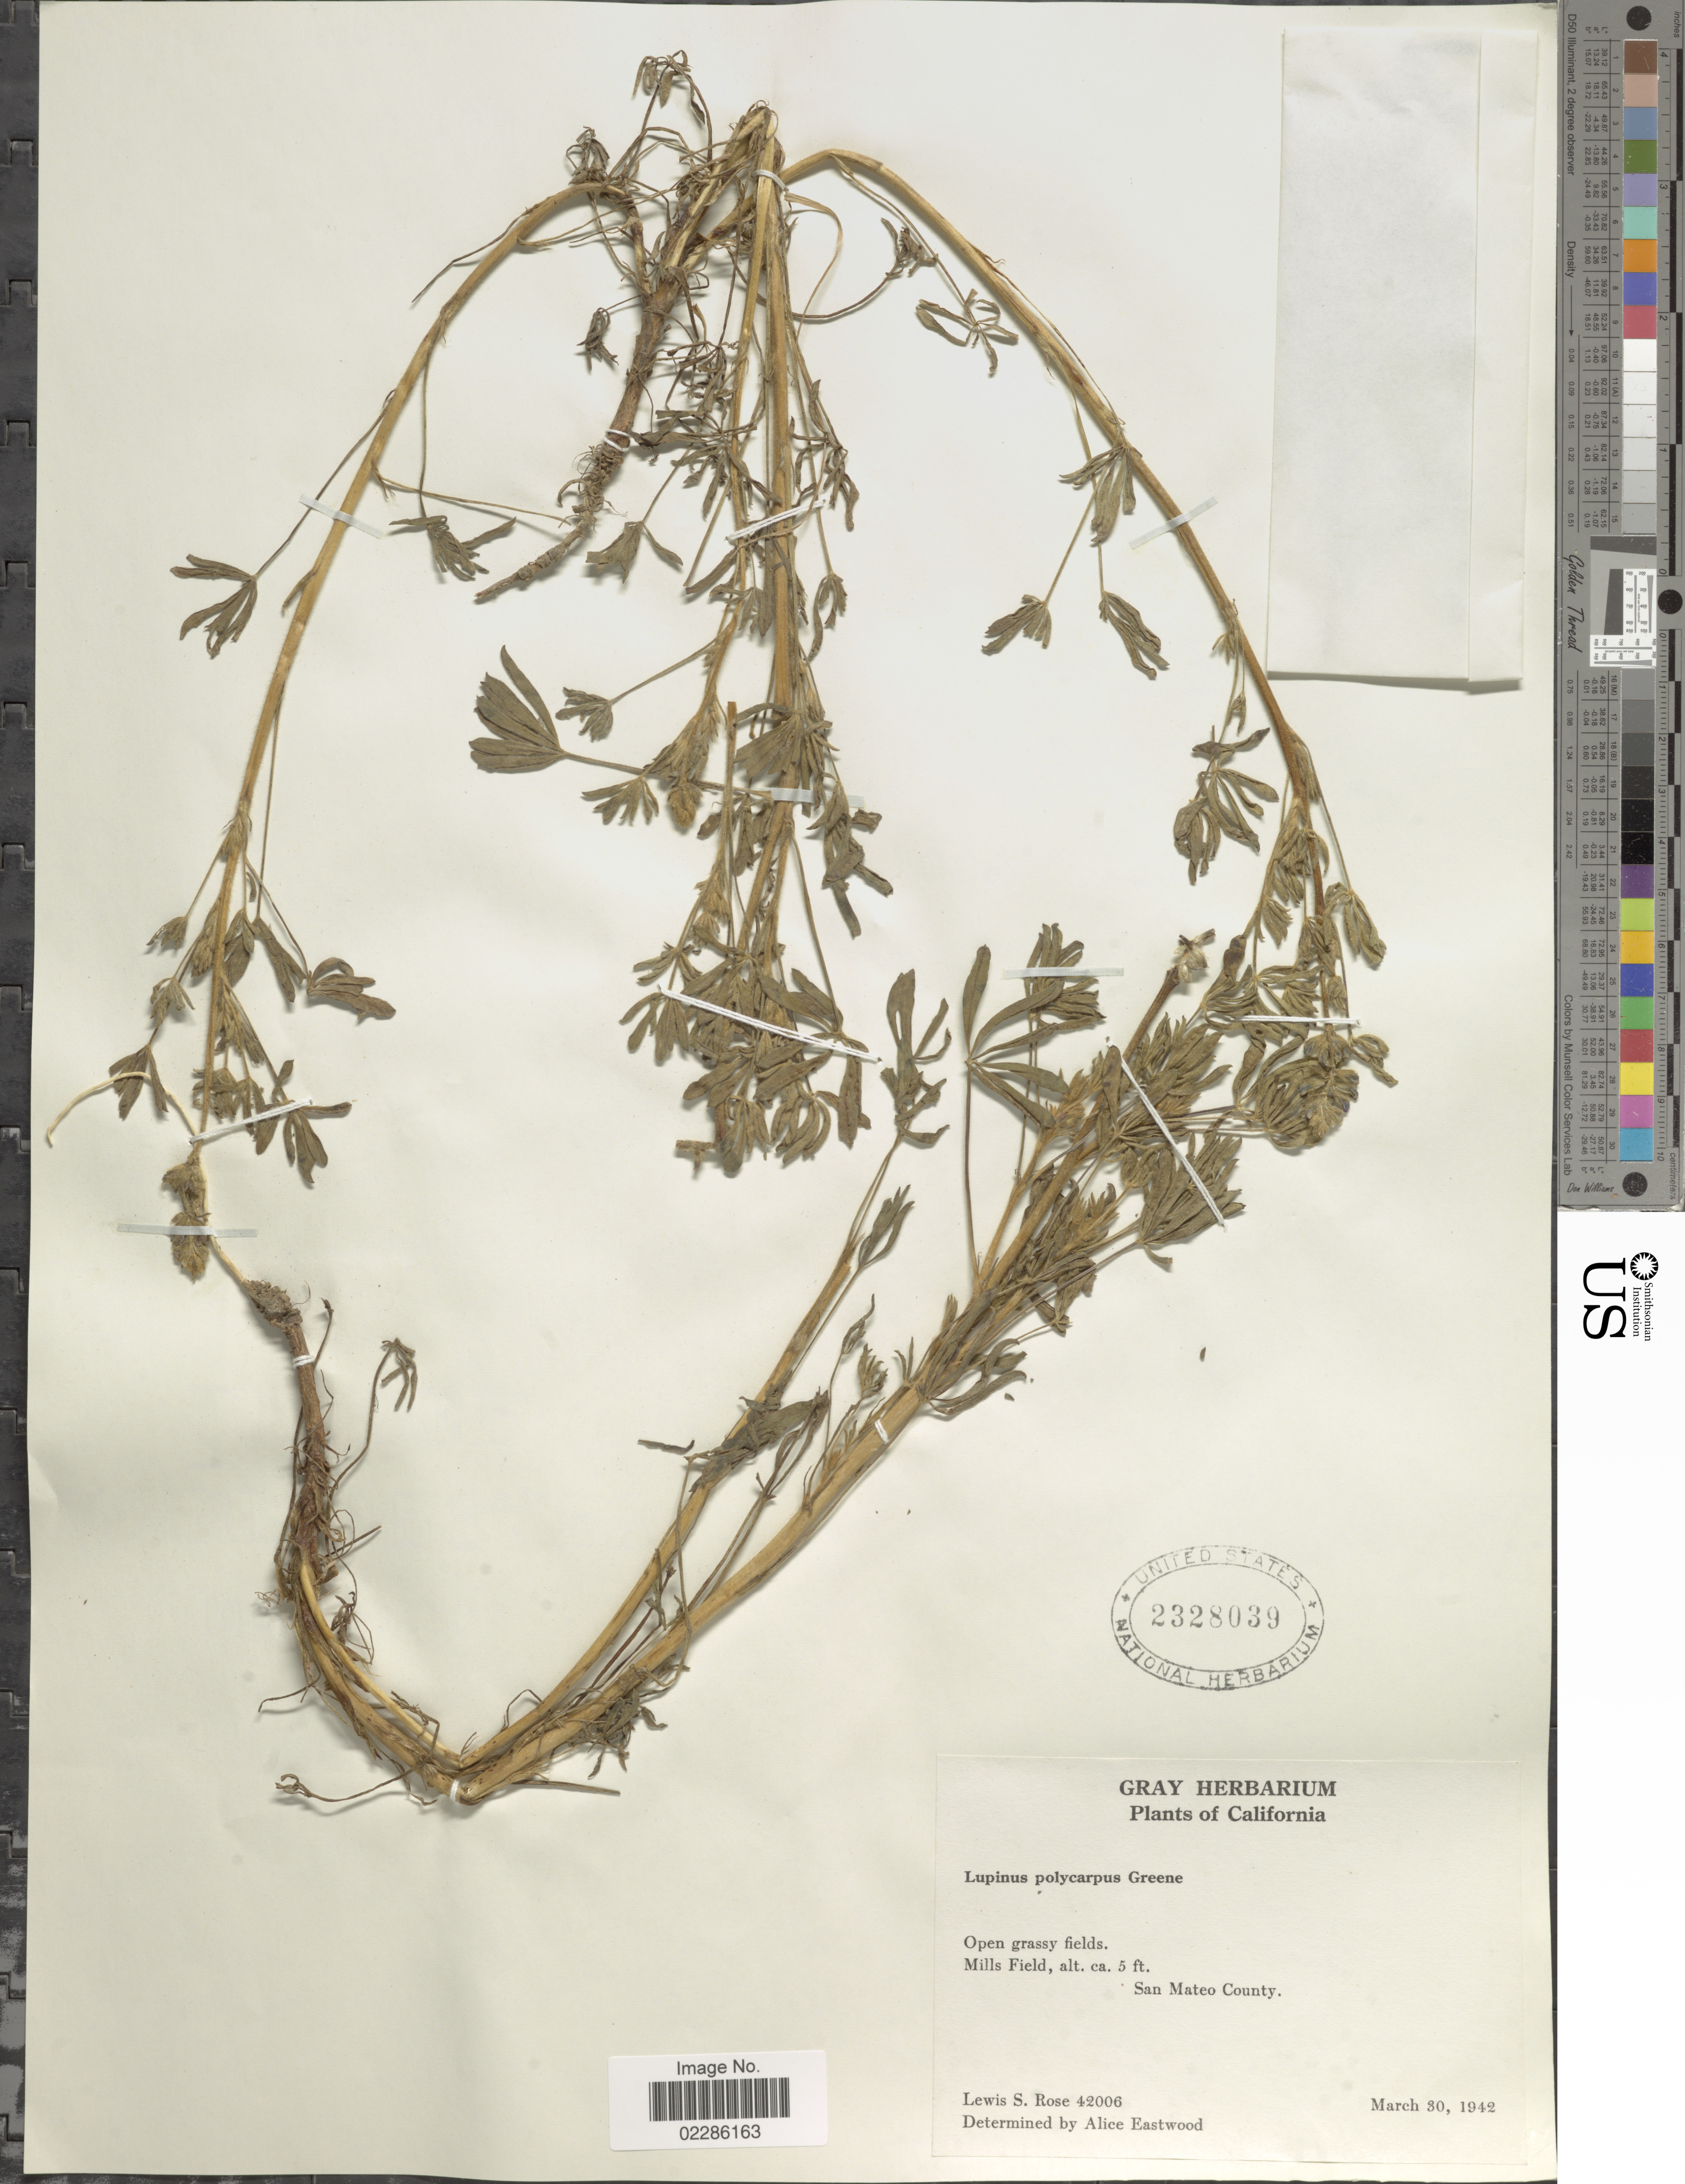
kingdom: Plantae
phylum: Tracheophyta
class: Magnoliopsida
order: Fabales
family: Fabaceae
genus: Lupinus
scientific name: Lupinus micranthus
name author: Douglas ex Lindl.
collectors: L. S. Rose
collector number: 42006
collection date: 1942-03-30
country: United States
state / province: California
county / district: San Mateo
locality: Open grassy fields, Mills Field, San Mateo County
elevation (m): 2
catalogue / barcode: US 2328039